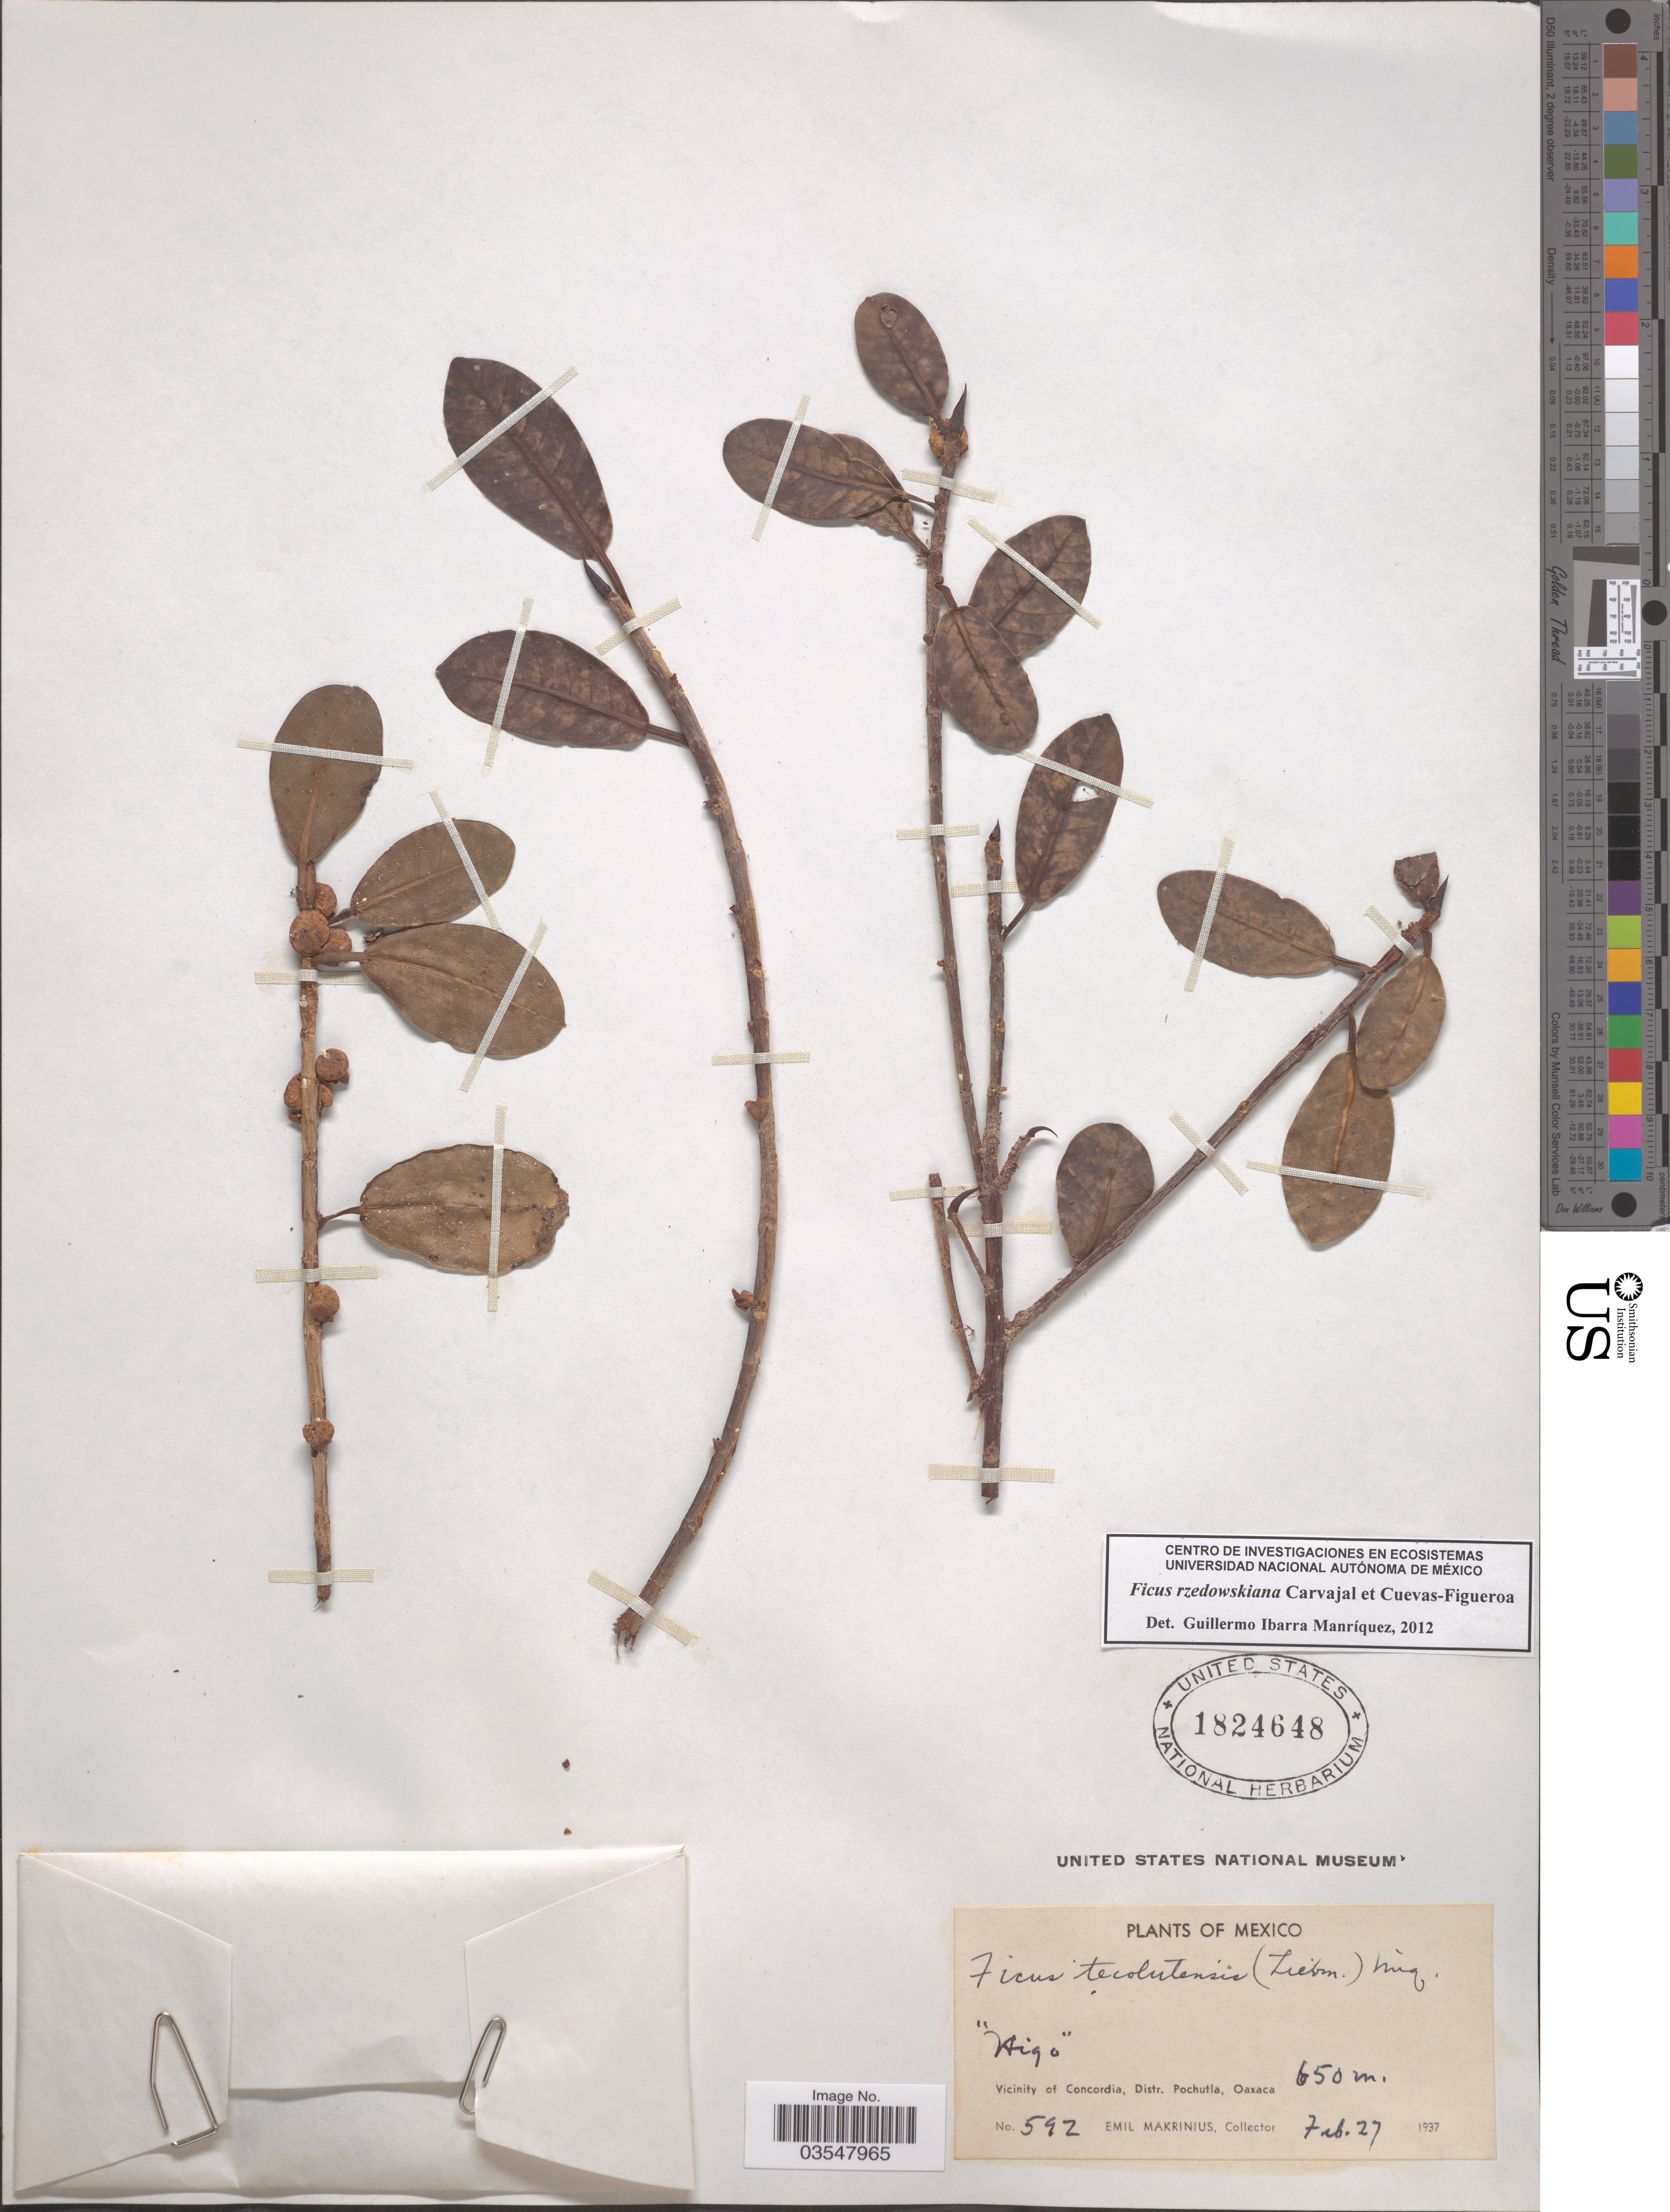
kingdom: Plantae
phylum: Tracheophyta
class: Magnoliopsida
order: Rosales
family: Moraceae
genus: Ficus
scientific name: Ficus rzedowskiana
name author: Carvajal & Cuev.-Fig.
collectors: E. Makrinius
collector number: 592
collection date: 1937-02-27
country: Mexico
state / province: Oaxaca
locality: Vicinity of Concordia, Distr. Pochutla.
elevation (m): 650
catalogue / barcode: US 1824648